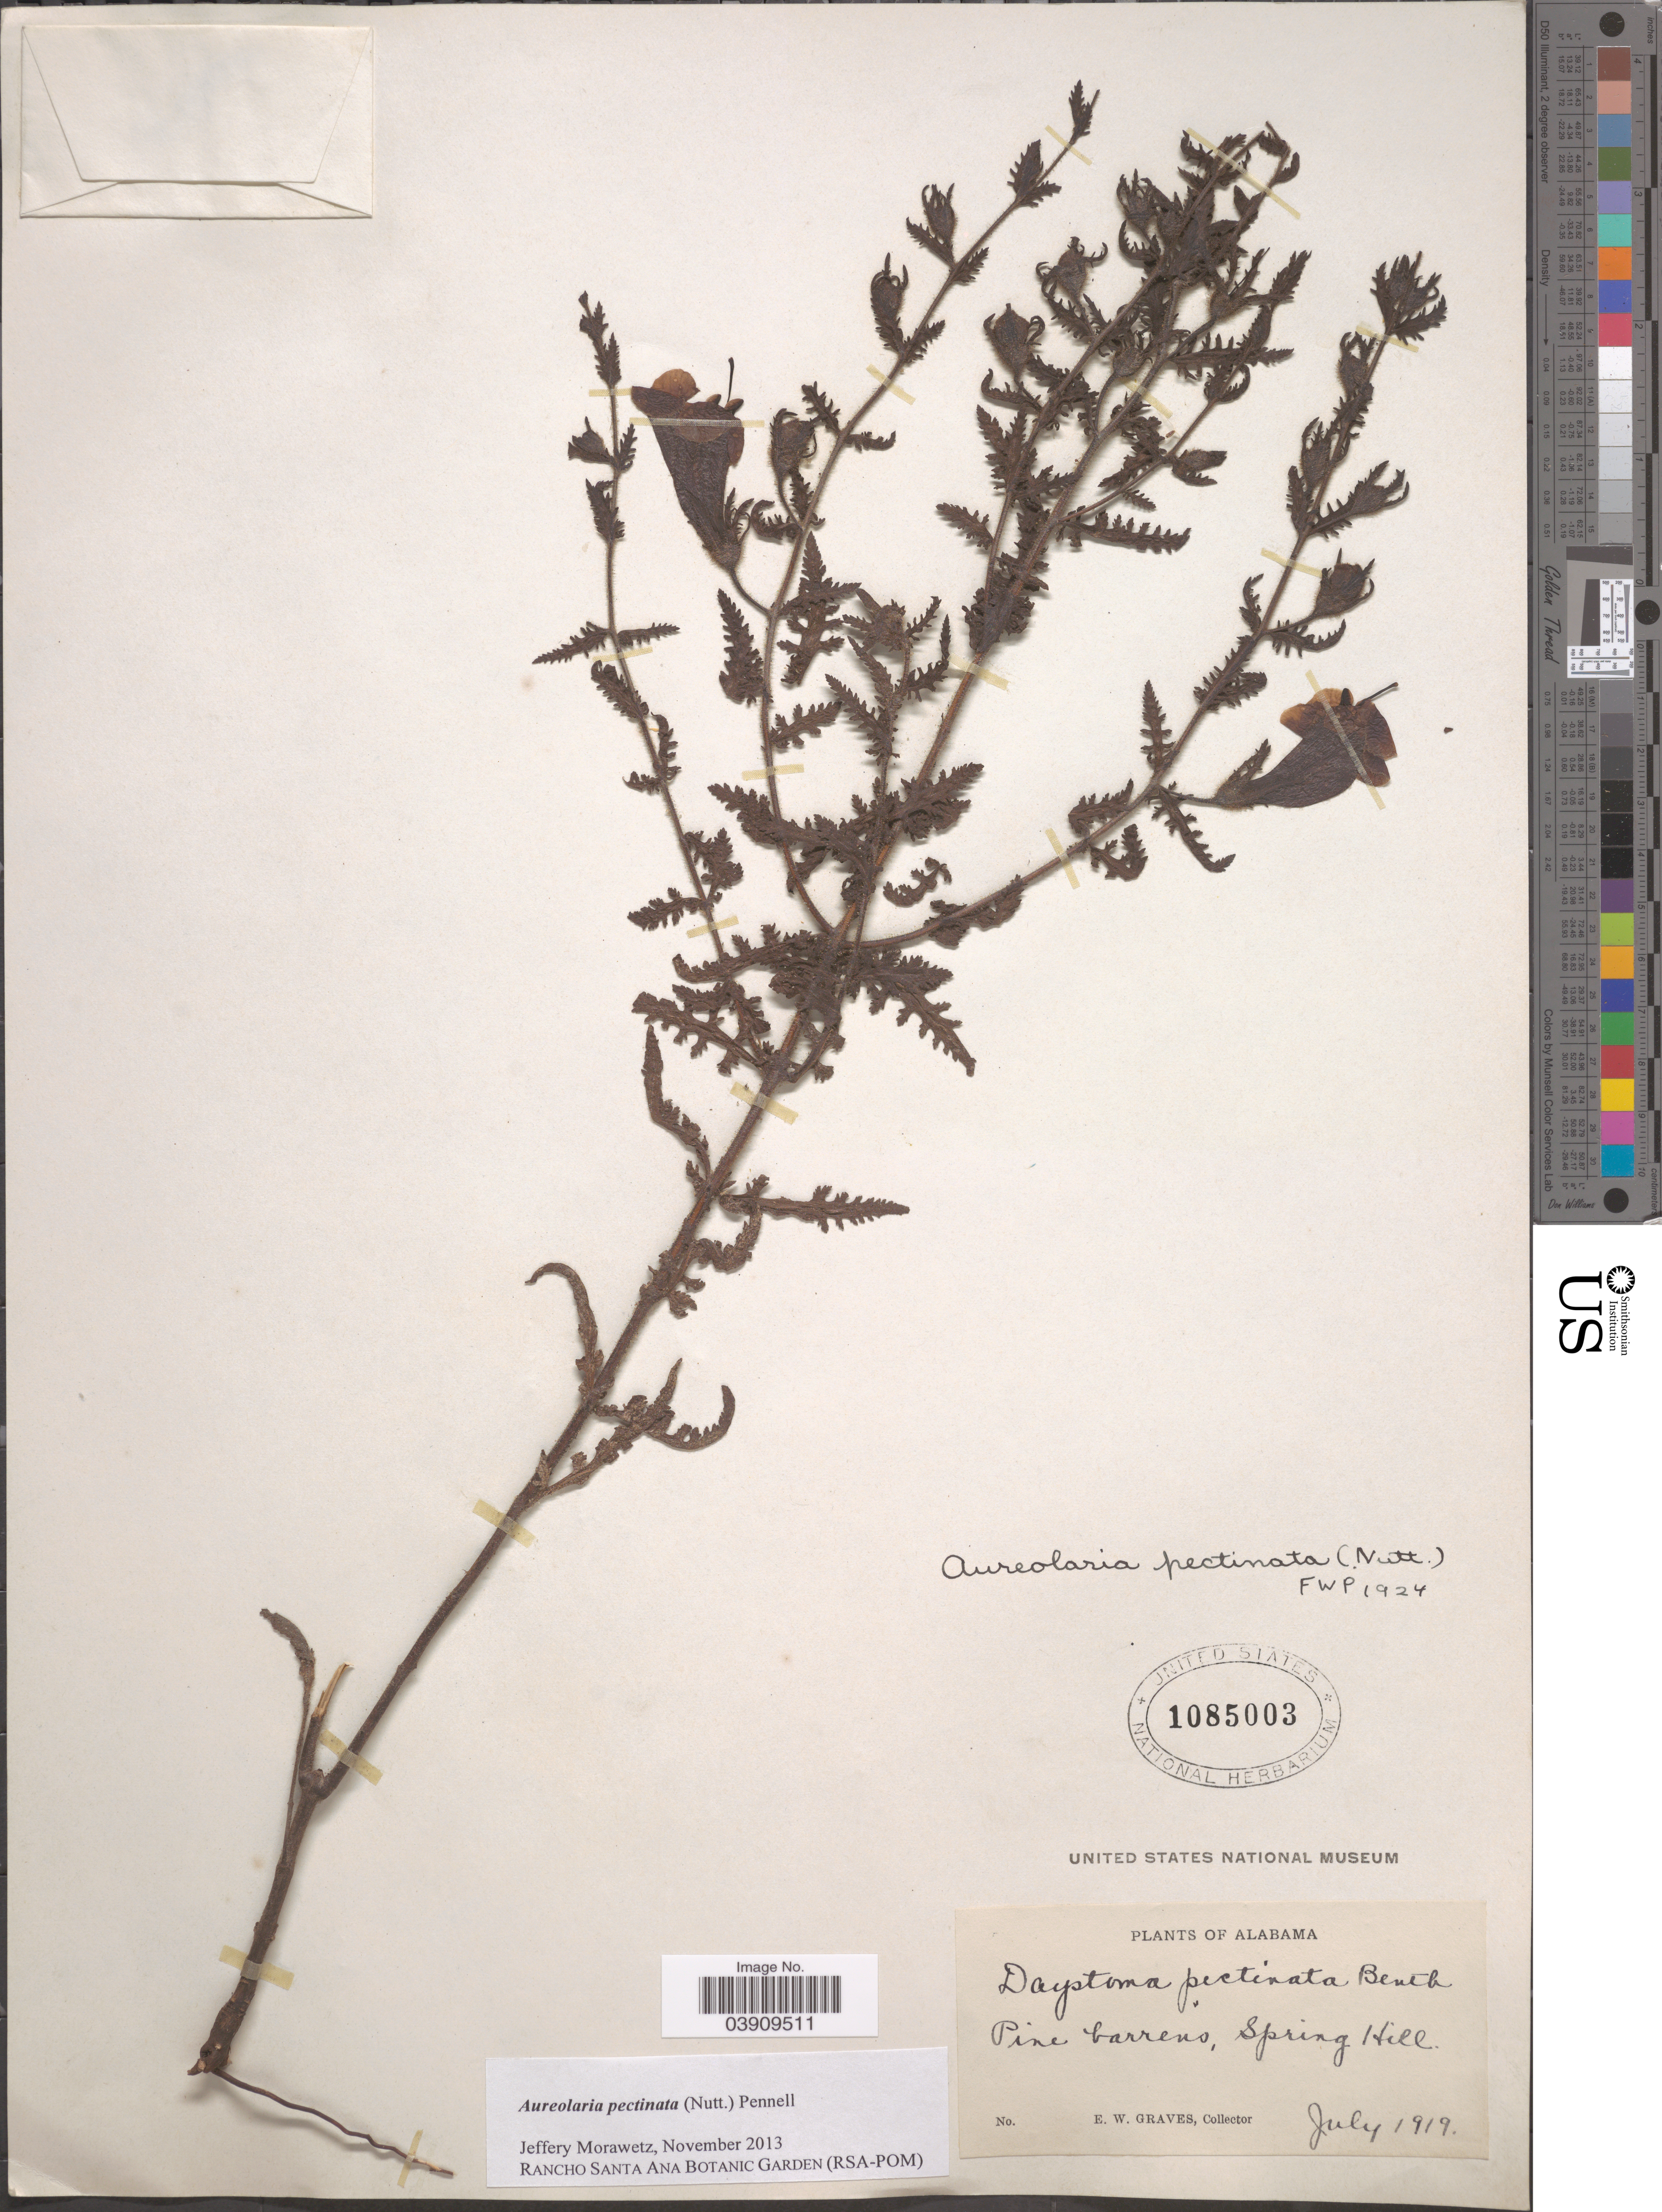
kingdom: Plantae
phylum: Tracheophyta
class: Magnoliopsida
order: Lamiales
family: Orobanchaceae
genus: Aureolaria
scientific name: Aureolaria pectinata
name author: (Nutt.) Pennell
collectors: E. Graves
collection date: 1919-07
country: United States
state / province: Alabama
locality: Spring Hill.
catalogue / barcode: US 1085003